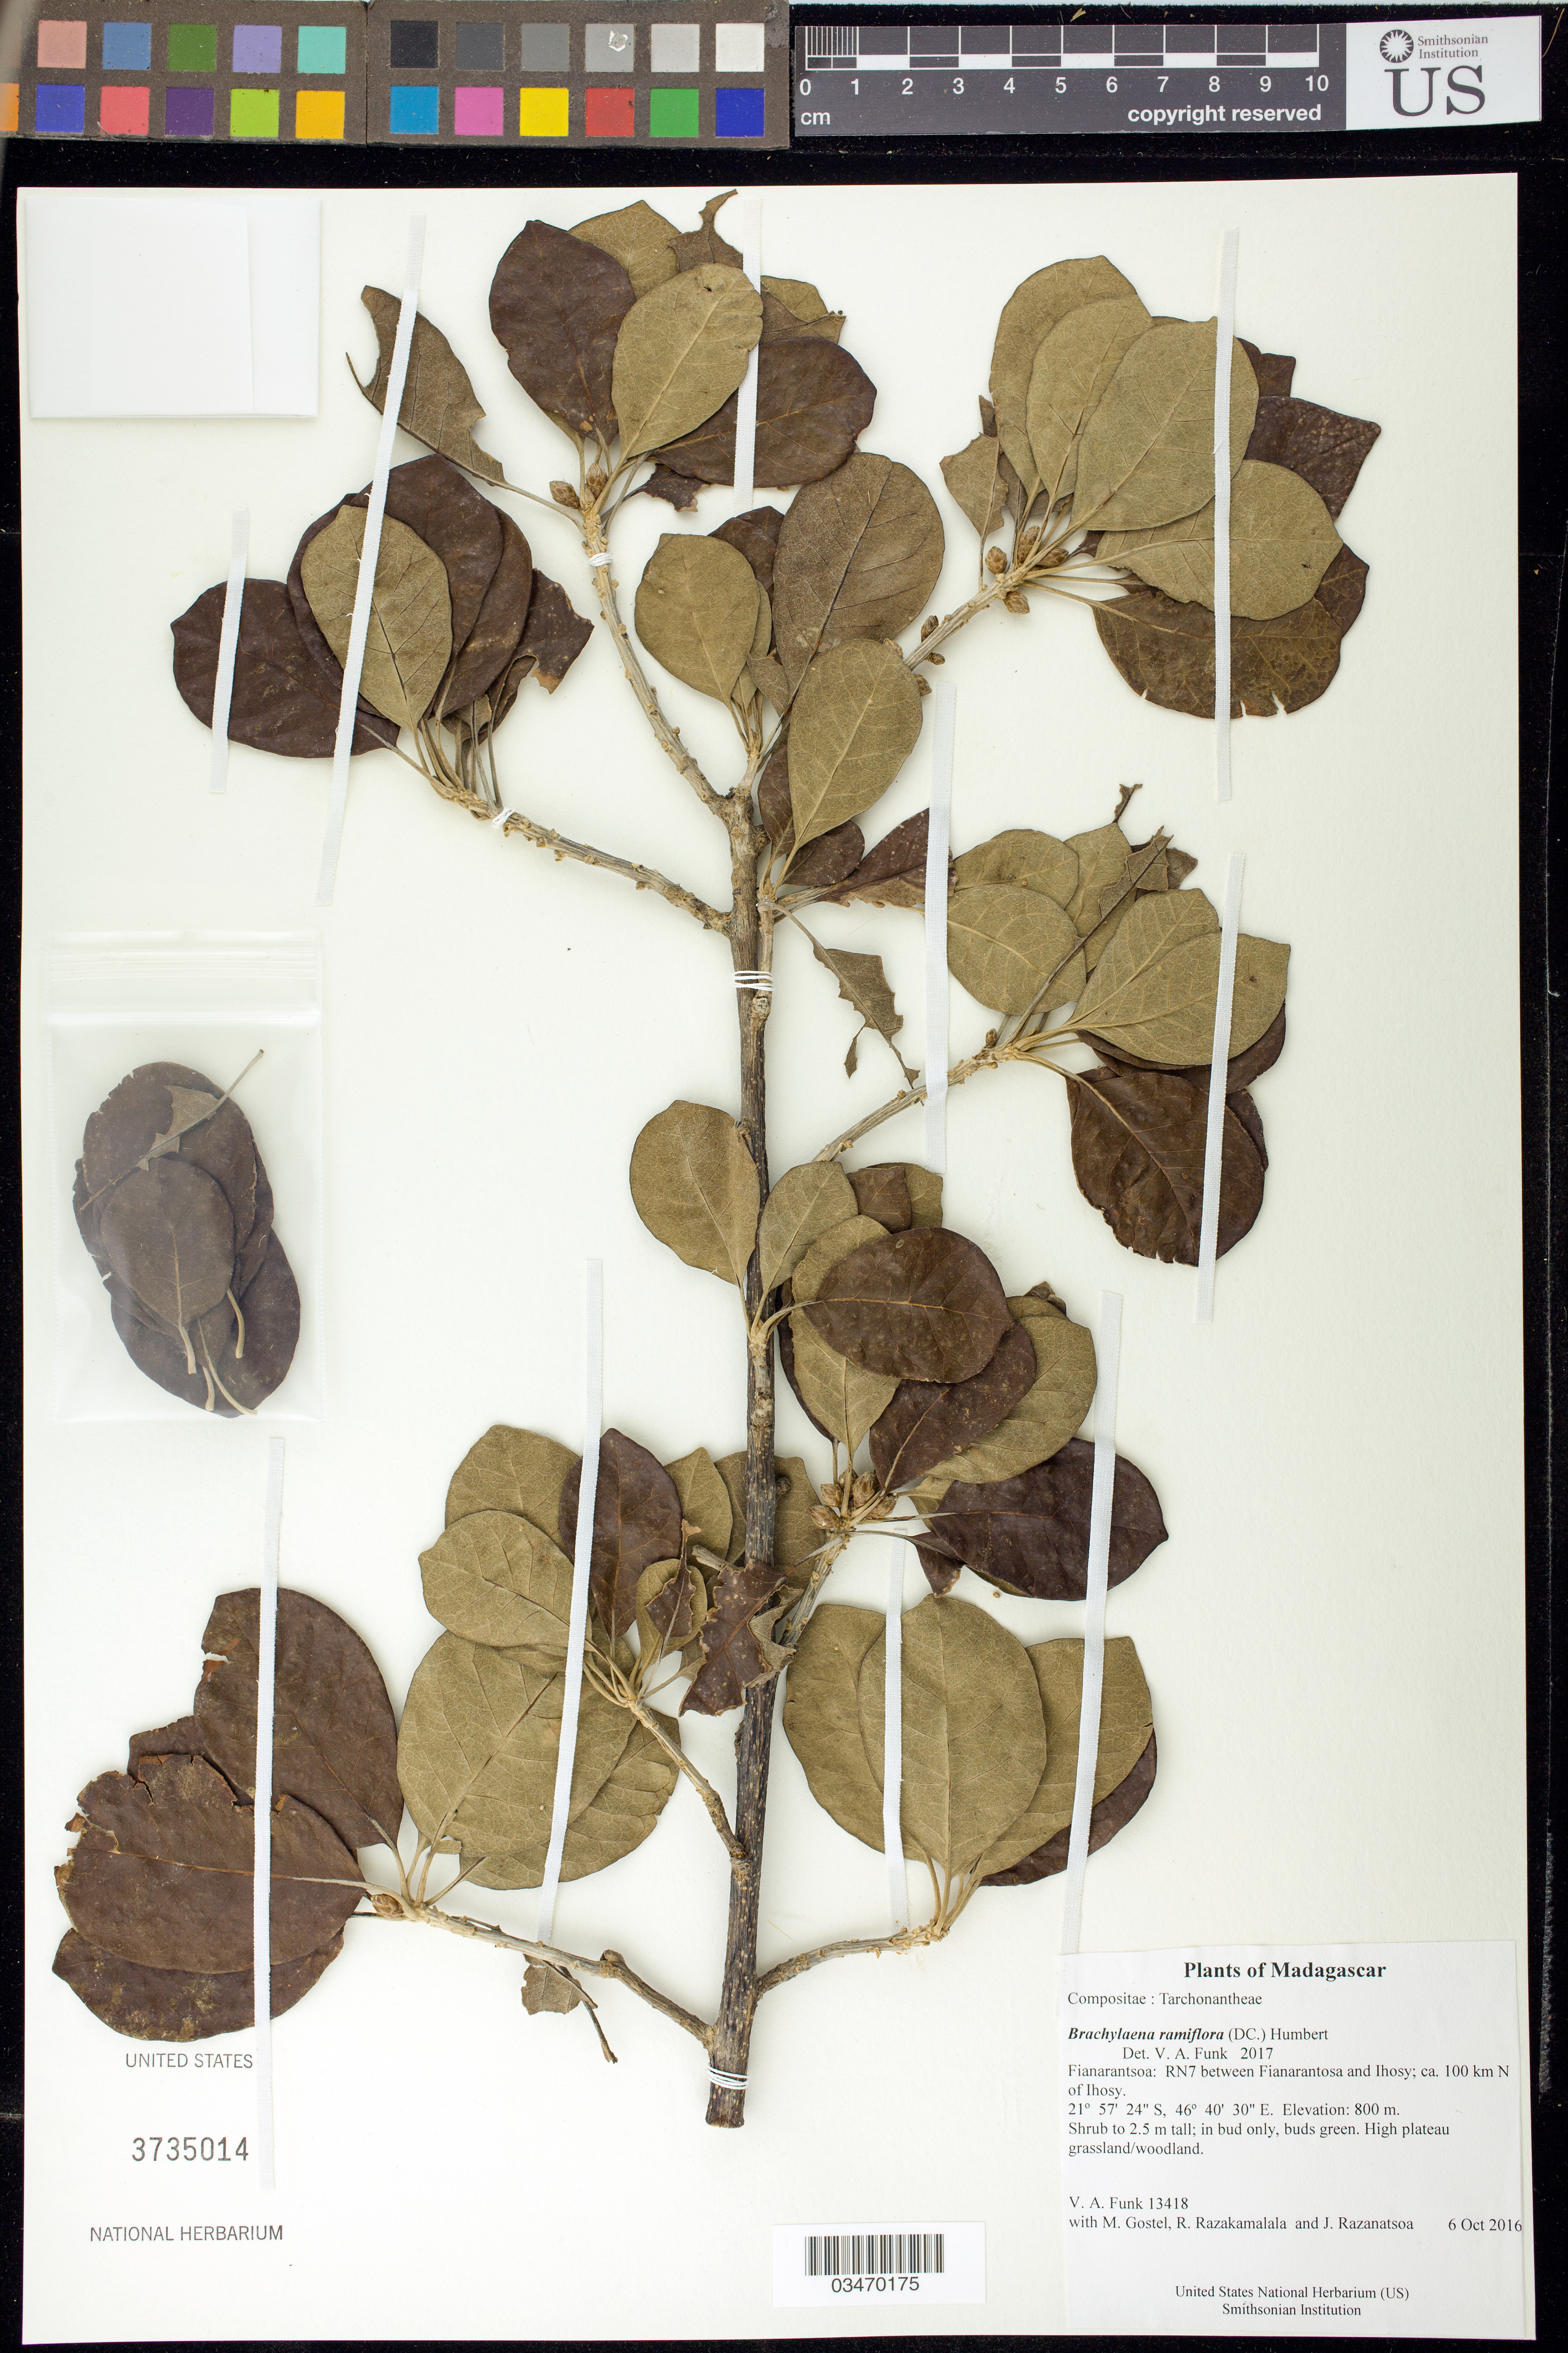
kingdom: Plantae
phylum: Tracheophyta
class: Magnoliopsida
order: Asterales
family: Asteraceae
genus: Brachylaena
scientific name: Brachylaena ramiflora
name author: (DC.) Humbert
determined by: Funk, Vicki A., (BOT), Smithsonian Institution - National Museum of Natural History (UNITED STATES)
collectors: M. R. Gostel, R. Razakamalala & J. Razanatsoa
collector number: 13418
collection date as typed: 6 Oct 2016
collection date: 2016-10-06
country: Madagascar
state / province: Haute Matsiatra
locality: RN7 between Fianarantosa and Ihosy; ca. 100 km N of Ihosy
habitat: High plateau grassland/woodland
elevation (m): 800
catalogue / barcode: US 3735014